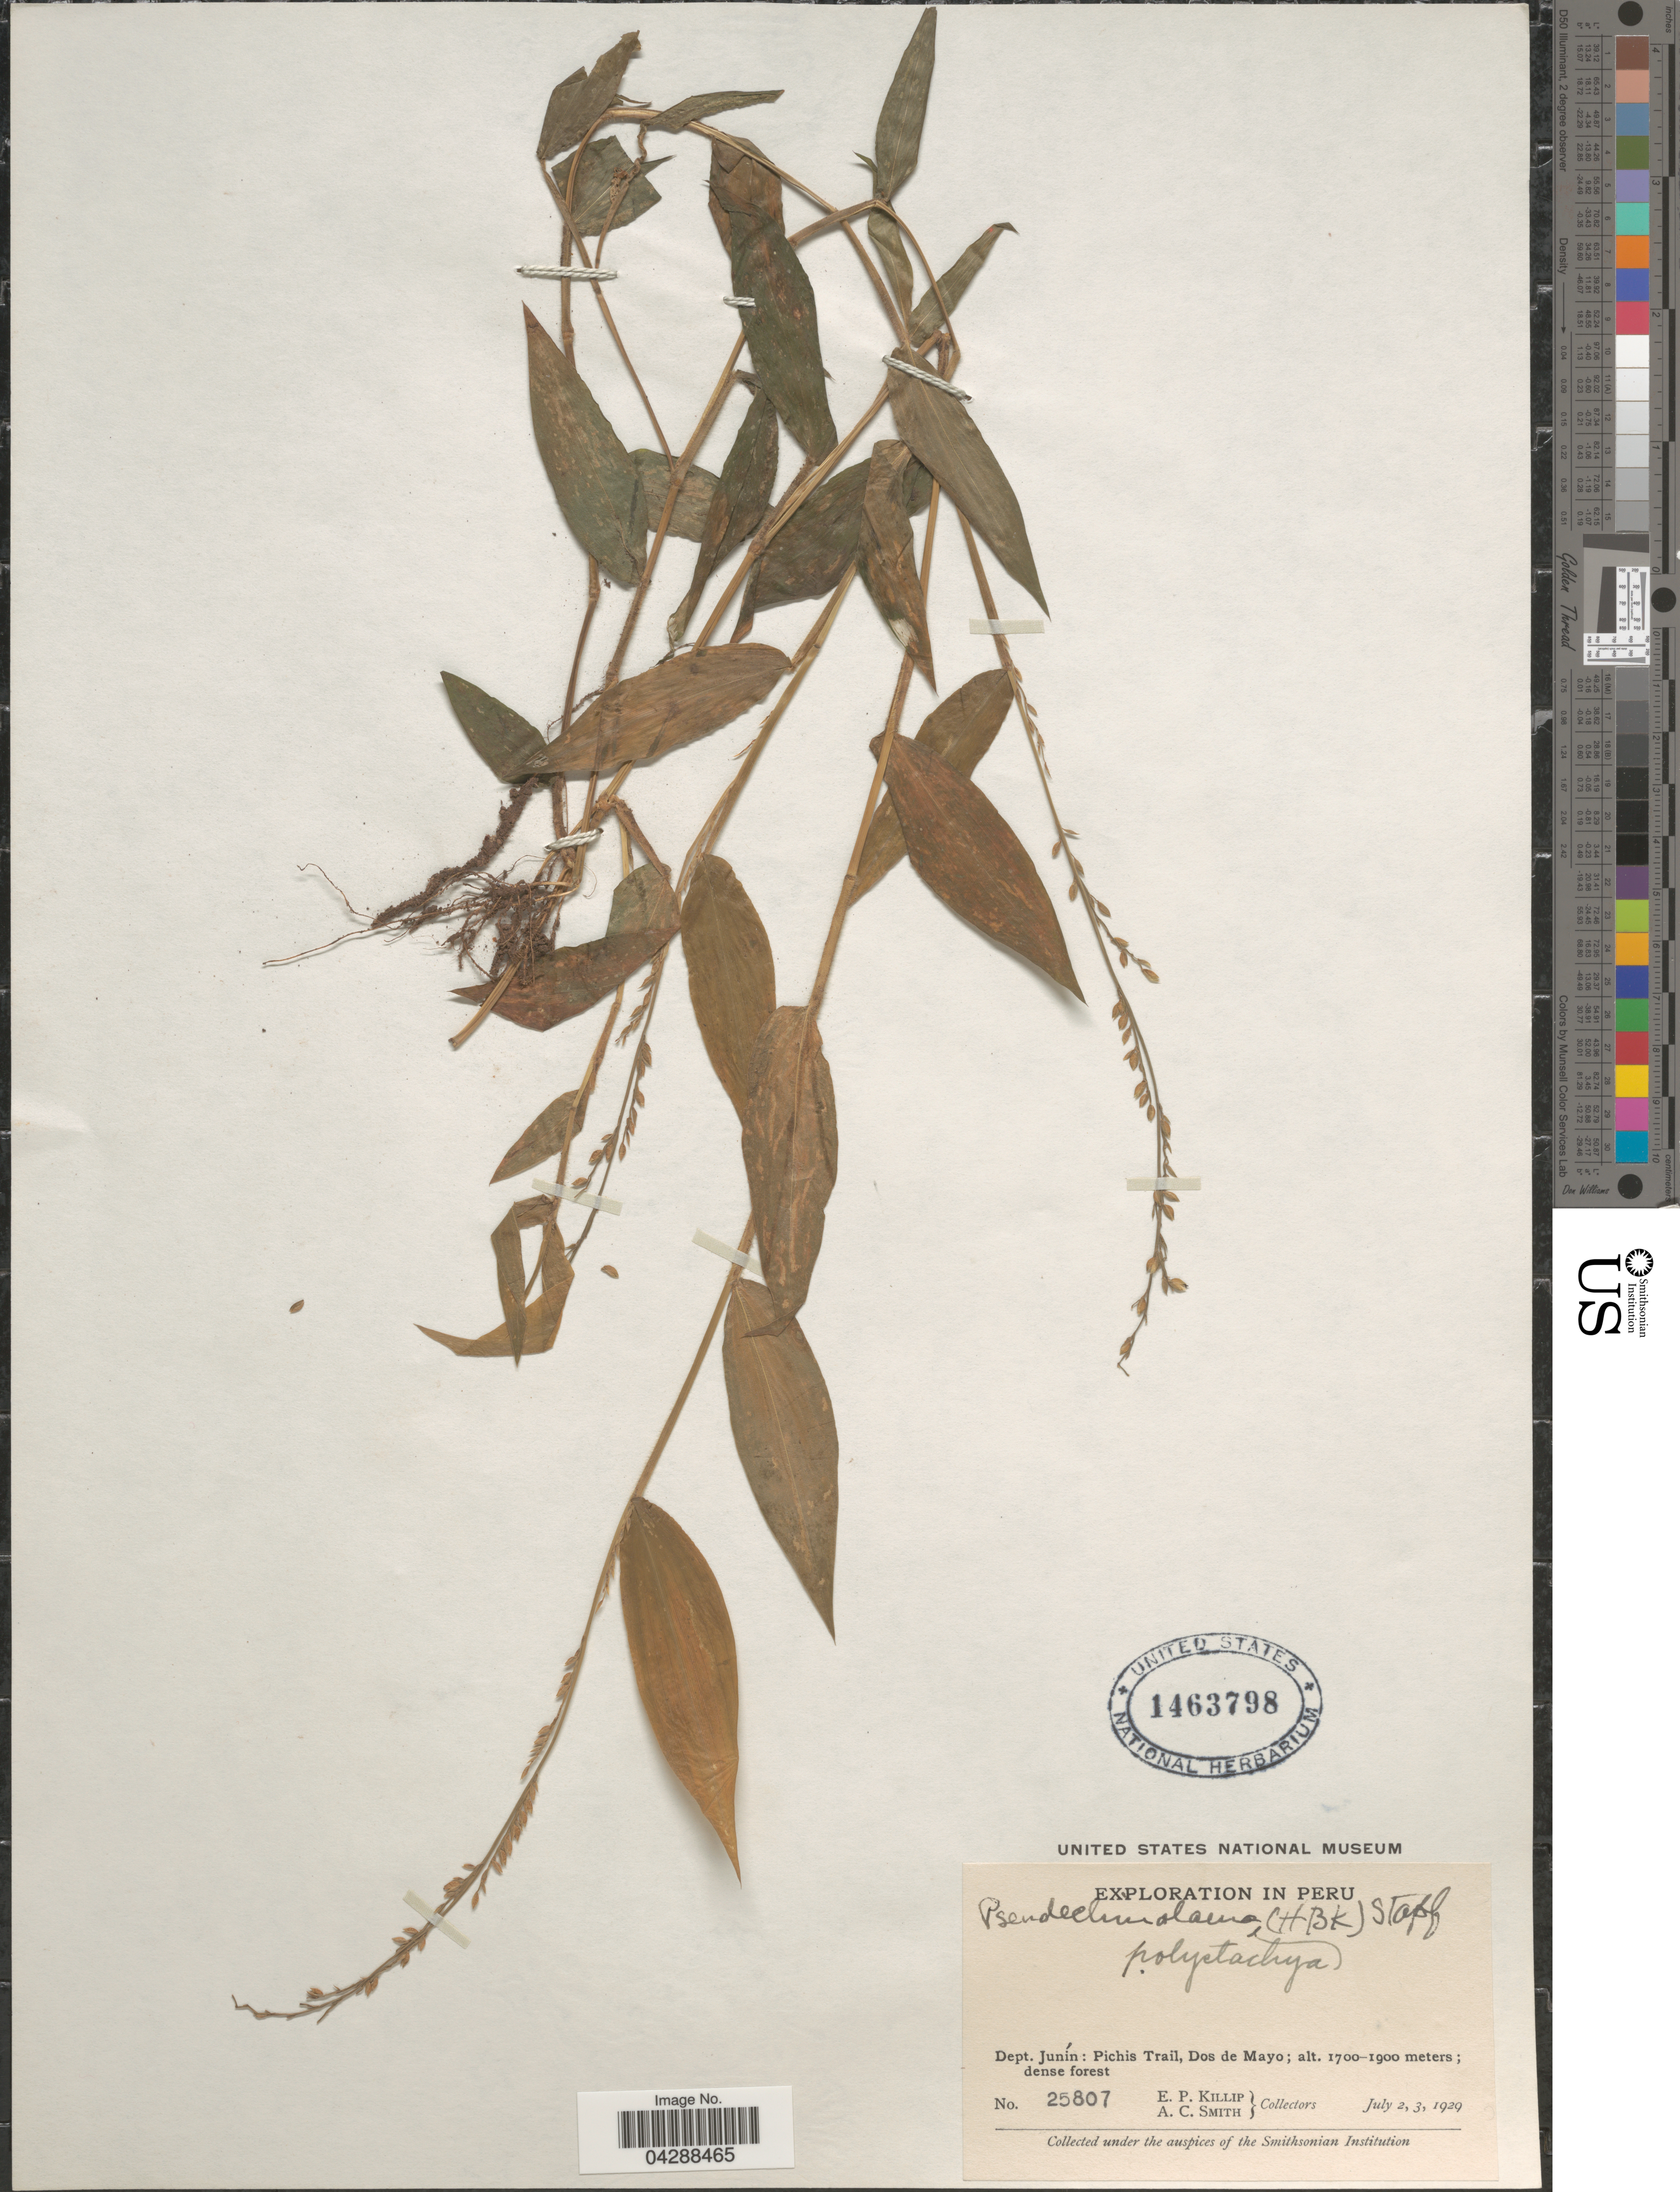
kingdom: Plantae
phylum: Tracheophyta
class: Liliopsida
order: Poales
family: Poaceae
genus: Pseudechinolaena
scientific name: Pseudechinolaena polystachya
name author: (Kunth) Stapf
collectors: E. P. Killip & A. C. Smith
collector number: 25807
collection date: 1929-07-02/1929-07-03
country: Peru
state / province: Junín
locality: Exploration in Peru. Dept. Junín: Pichis Trail, Dos de Mayo.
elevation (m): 1700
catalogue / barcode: US 1463798